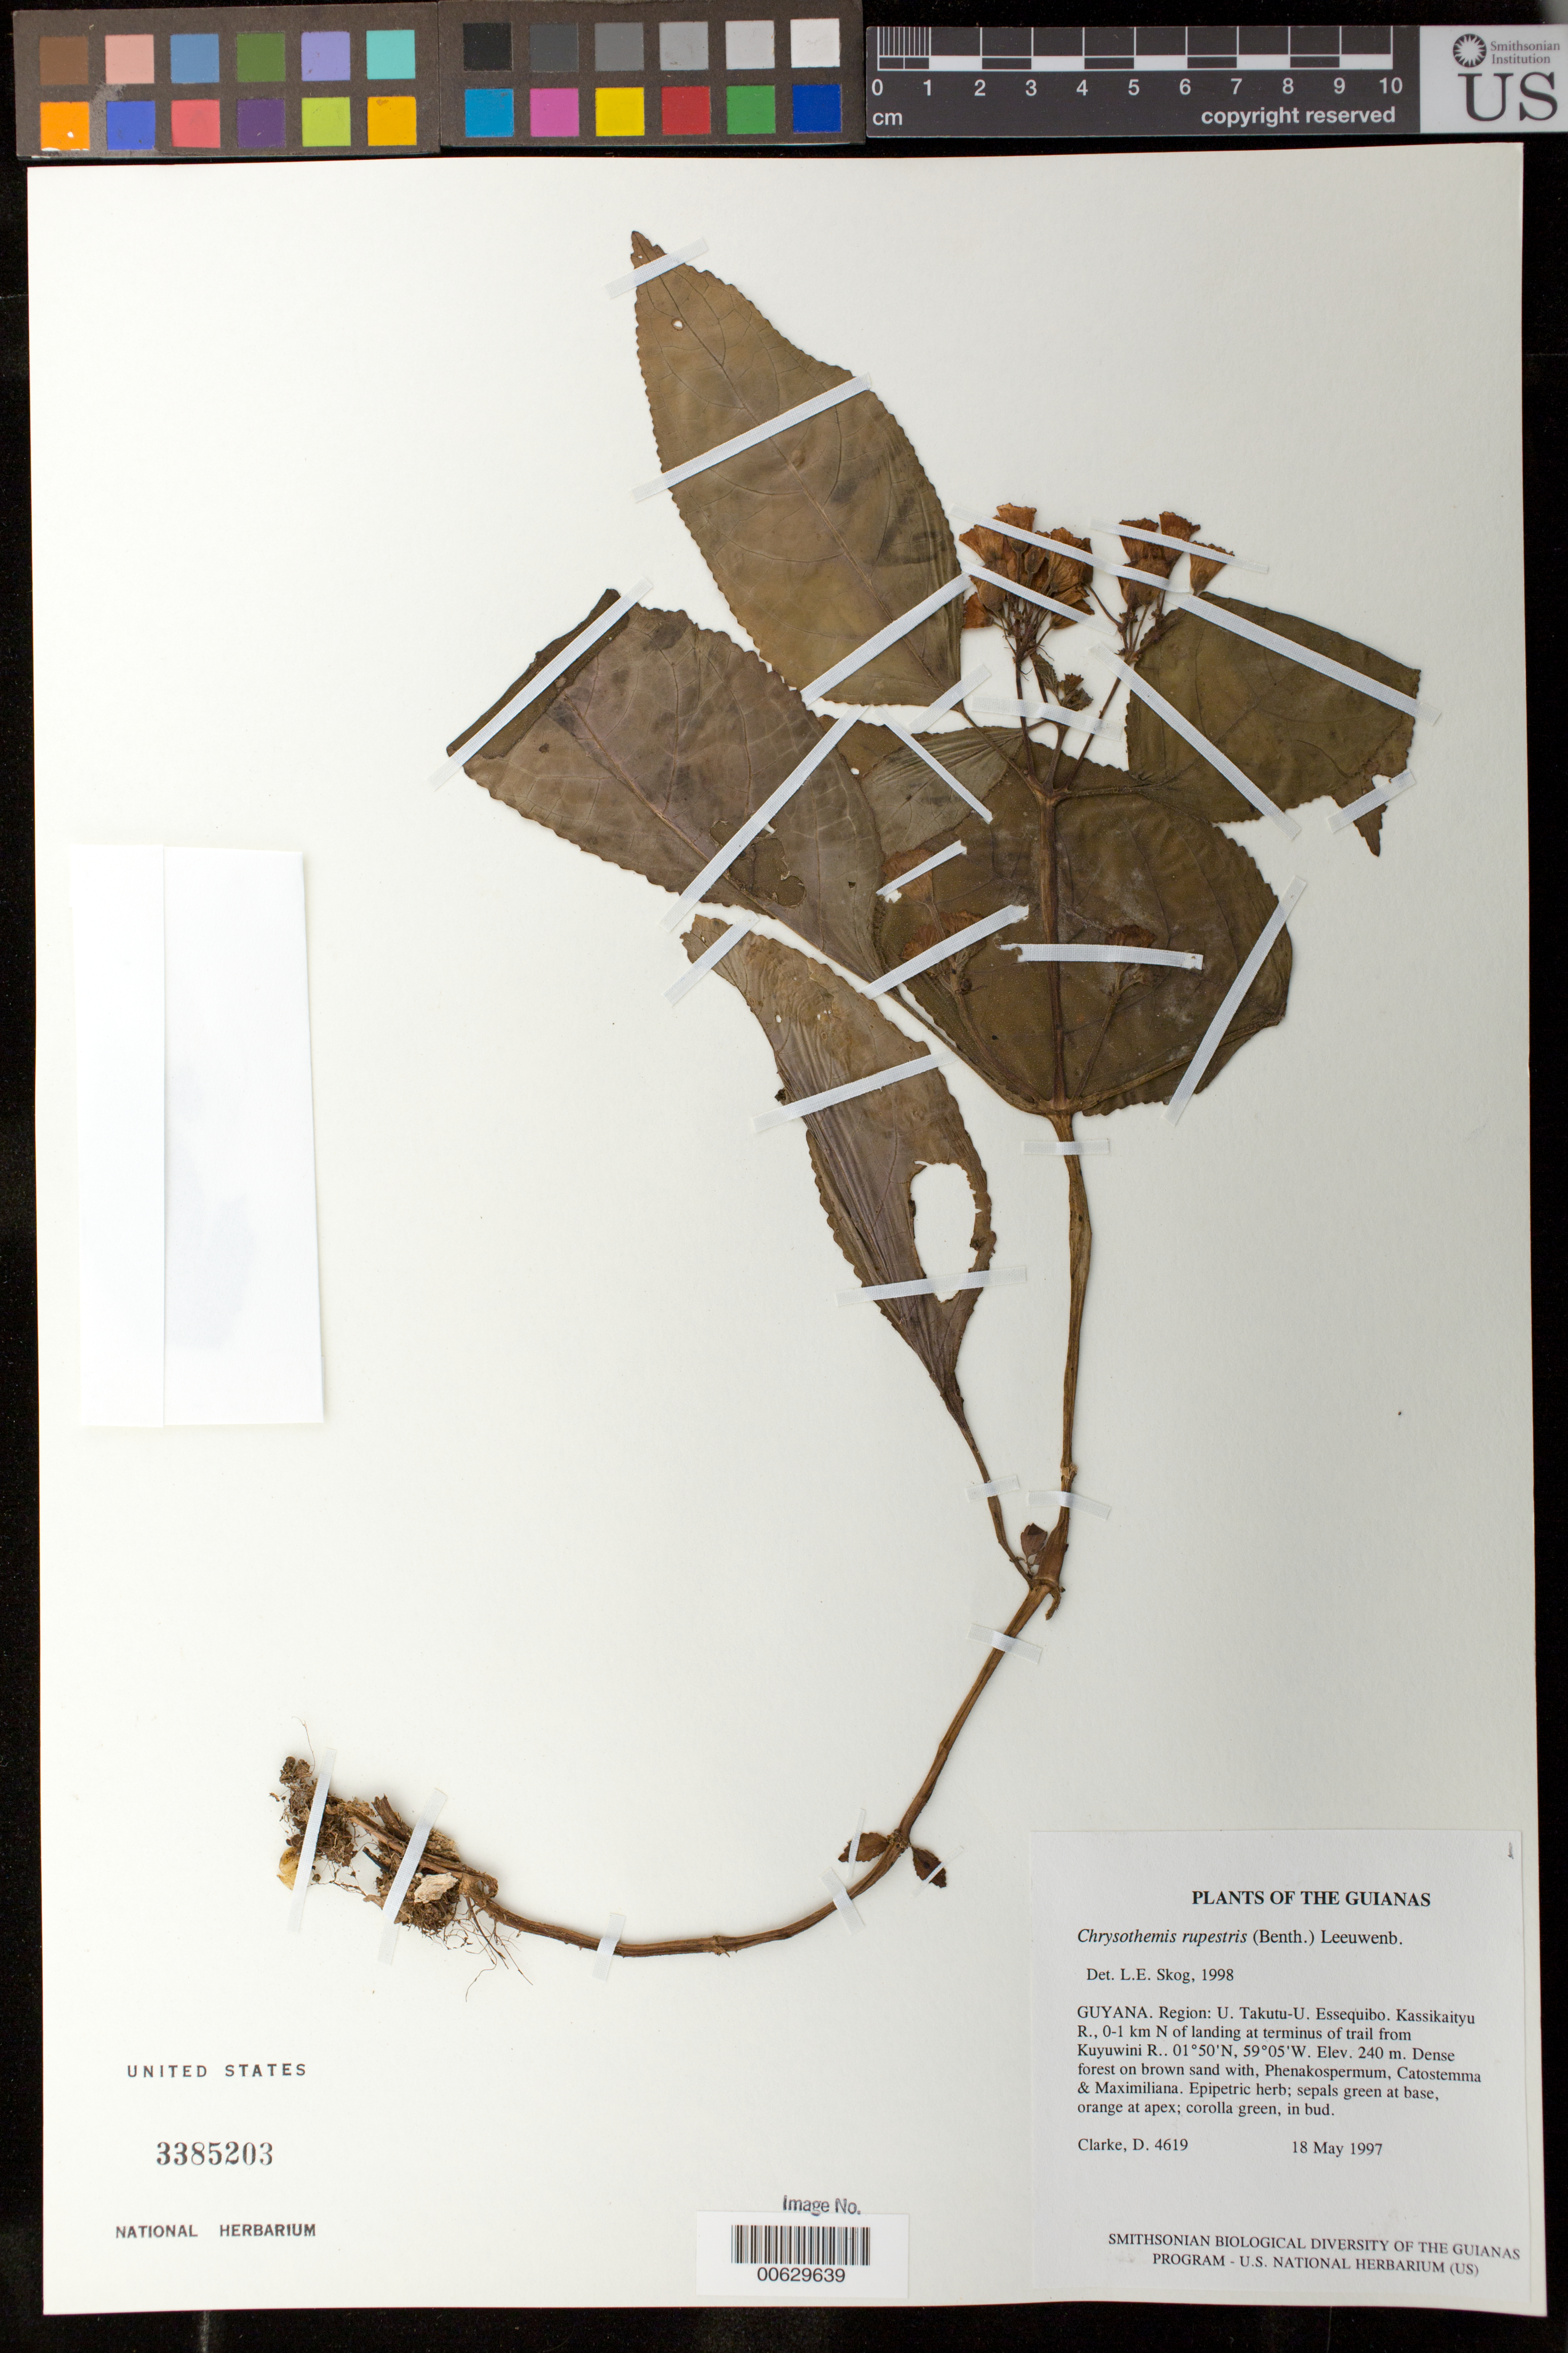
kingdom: Plantae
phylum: Tracheophyta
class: Magnoliopsida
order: Lamiales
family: Gesneriaceae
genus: Chrysothemis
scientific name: Chrysothemis rupestris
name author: (Benth.) Leeuwenb.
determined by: Skog, Laurence E.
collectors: H. D. Clarke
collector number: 4619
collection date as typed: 18 May 1997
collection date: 1997-05-18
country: Guyana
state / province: U. Takutu-U. Essequibo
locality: Kassikaityu R., 0-1 km N of landing at terminus of trail from Kuyuwini R.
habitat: Dense forest on brown sand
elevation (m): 240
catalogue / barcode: US 3385203